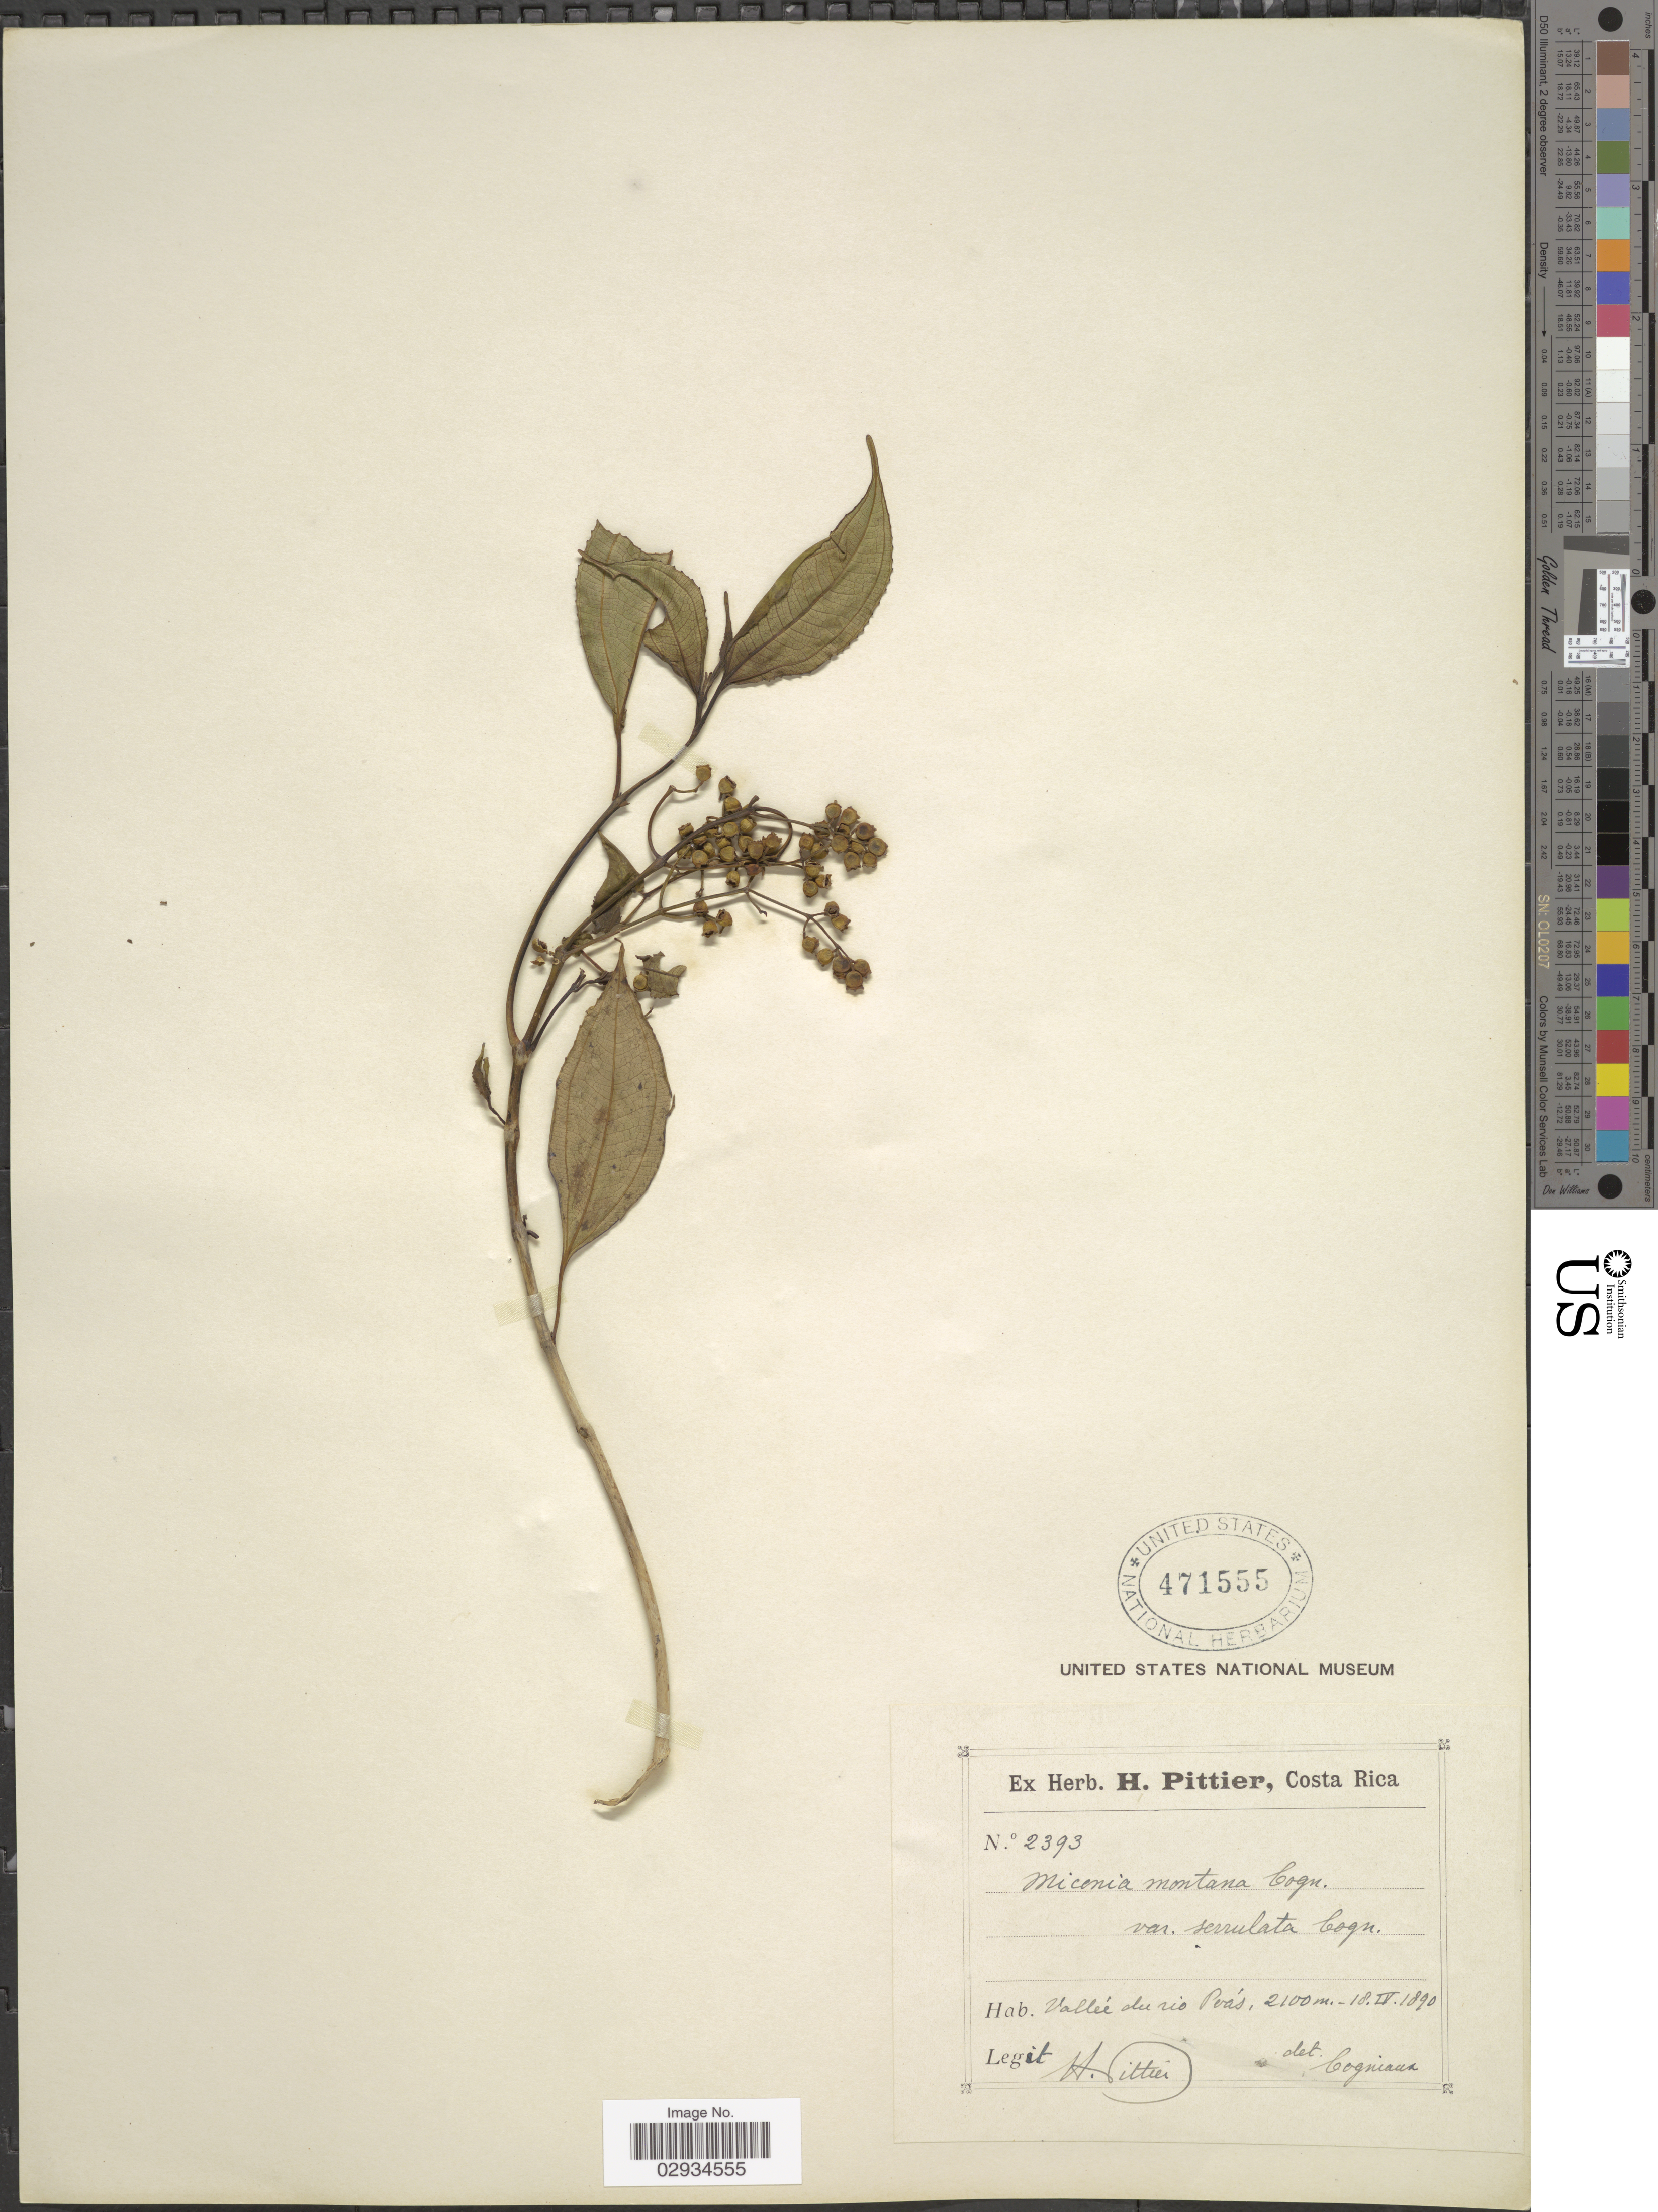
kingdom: Plantae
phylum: Tracheophyta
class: Magnoliopsida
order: Myrtales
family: Melastomataceae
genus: Miconia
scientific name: Miconia tonduzii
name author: Cogn. in A. DC.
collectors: H. F. Pittier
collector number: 2393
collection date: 1890-04-18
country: Costa Rica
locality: Vallée du rio Poás.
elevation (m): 2100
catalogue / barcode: US 471555